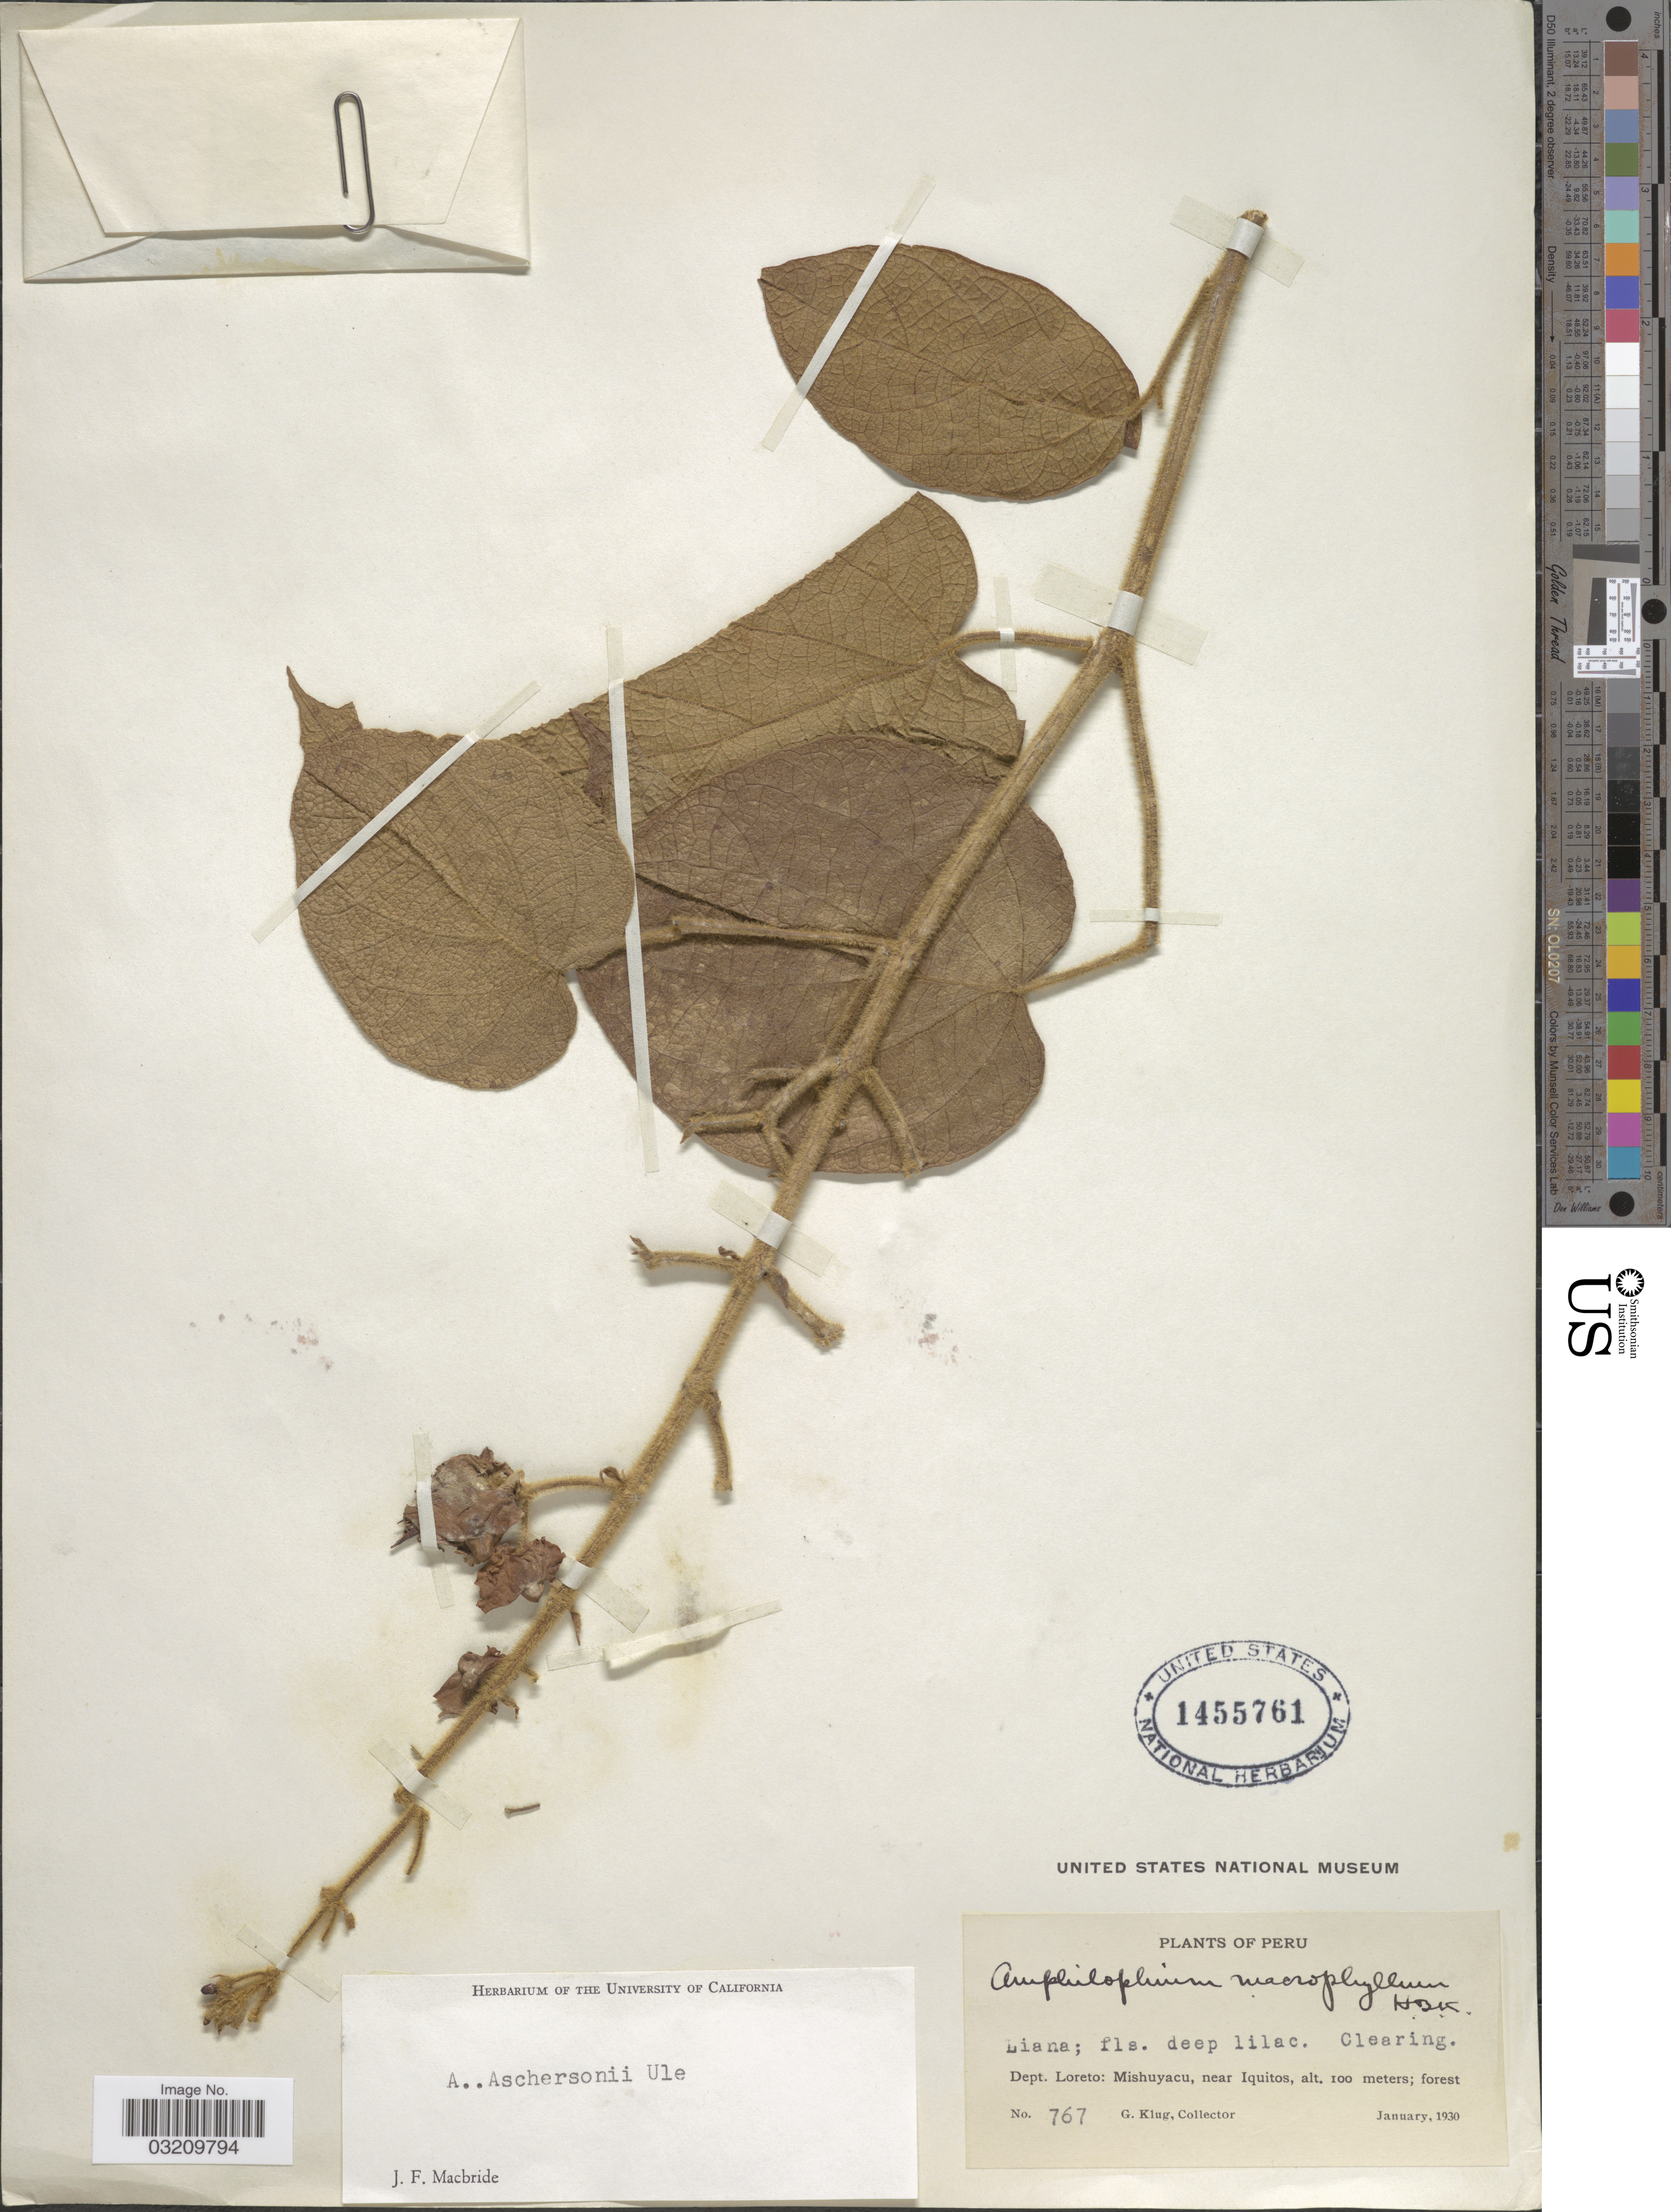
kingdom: Plantae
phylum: Tracheophyta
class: Magnoliopsida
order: Lamiales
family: Bignoniaceae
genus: Amphilophium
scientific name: Amphilophium aschersonii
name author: Ule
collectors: G. Klug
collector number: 767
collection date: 1930-01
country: Peru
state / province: Loreto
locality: Dept. Loreto: Mishuyacu, near Iquitos.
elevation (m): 100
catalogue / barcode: US 1455761